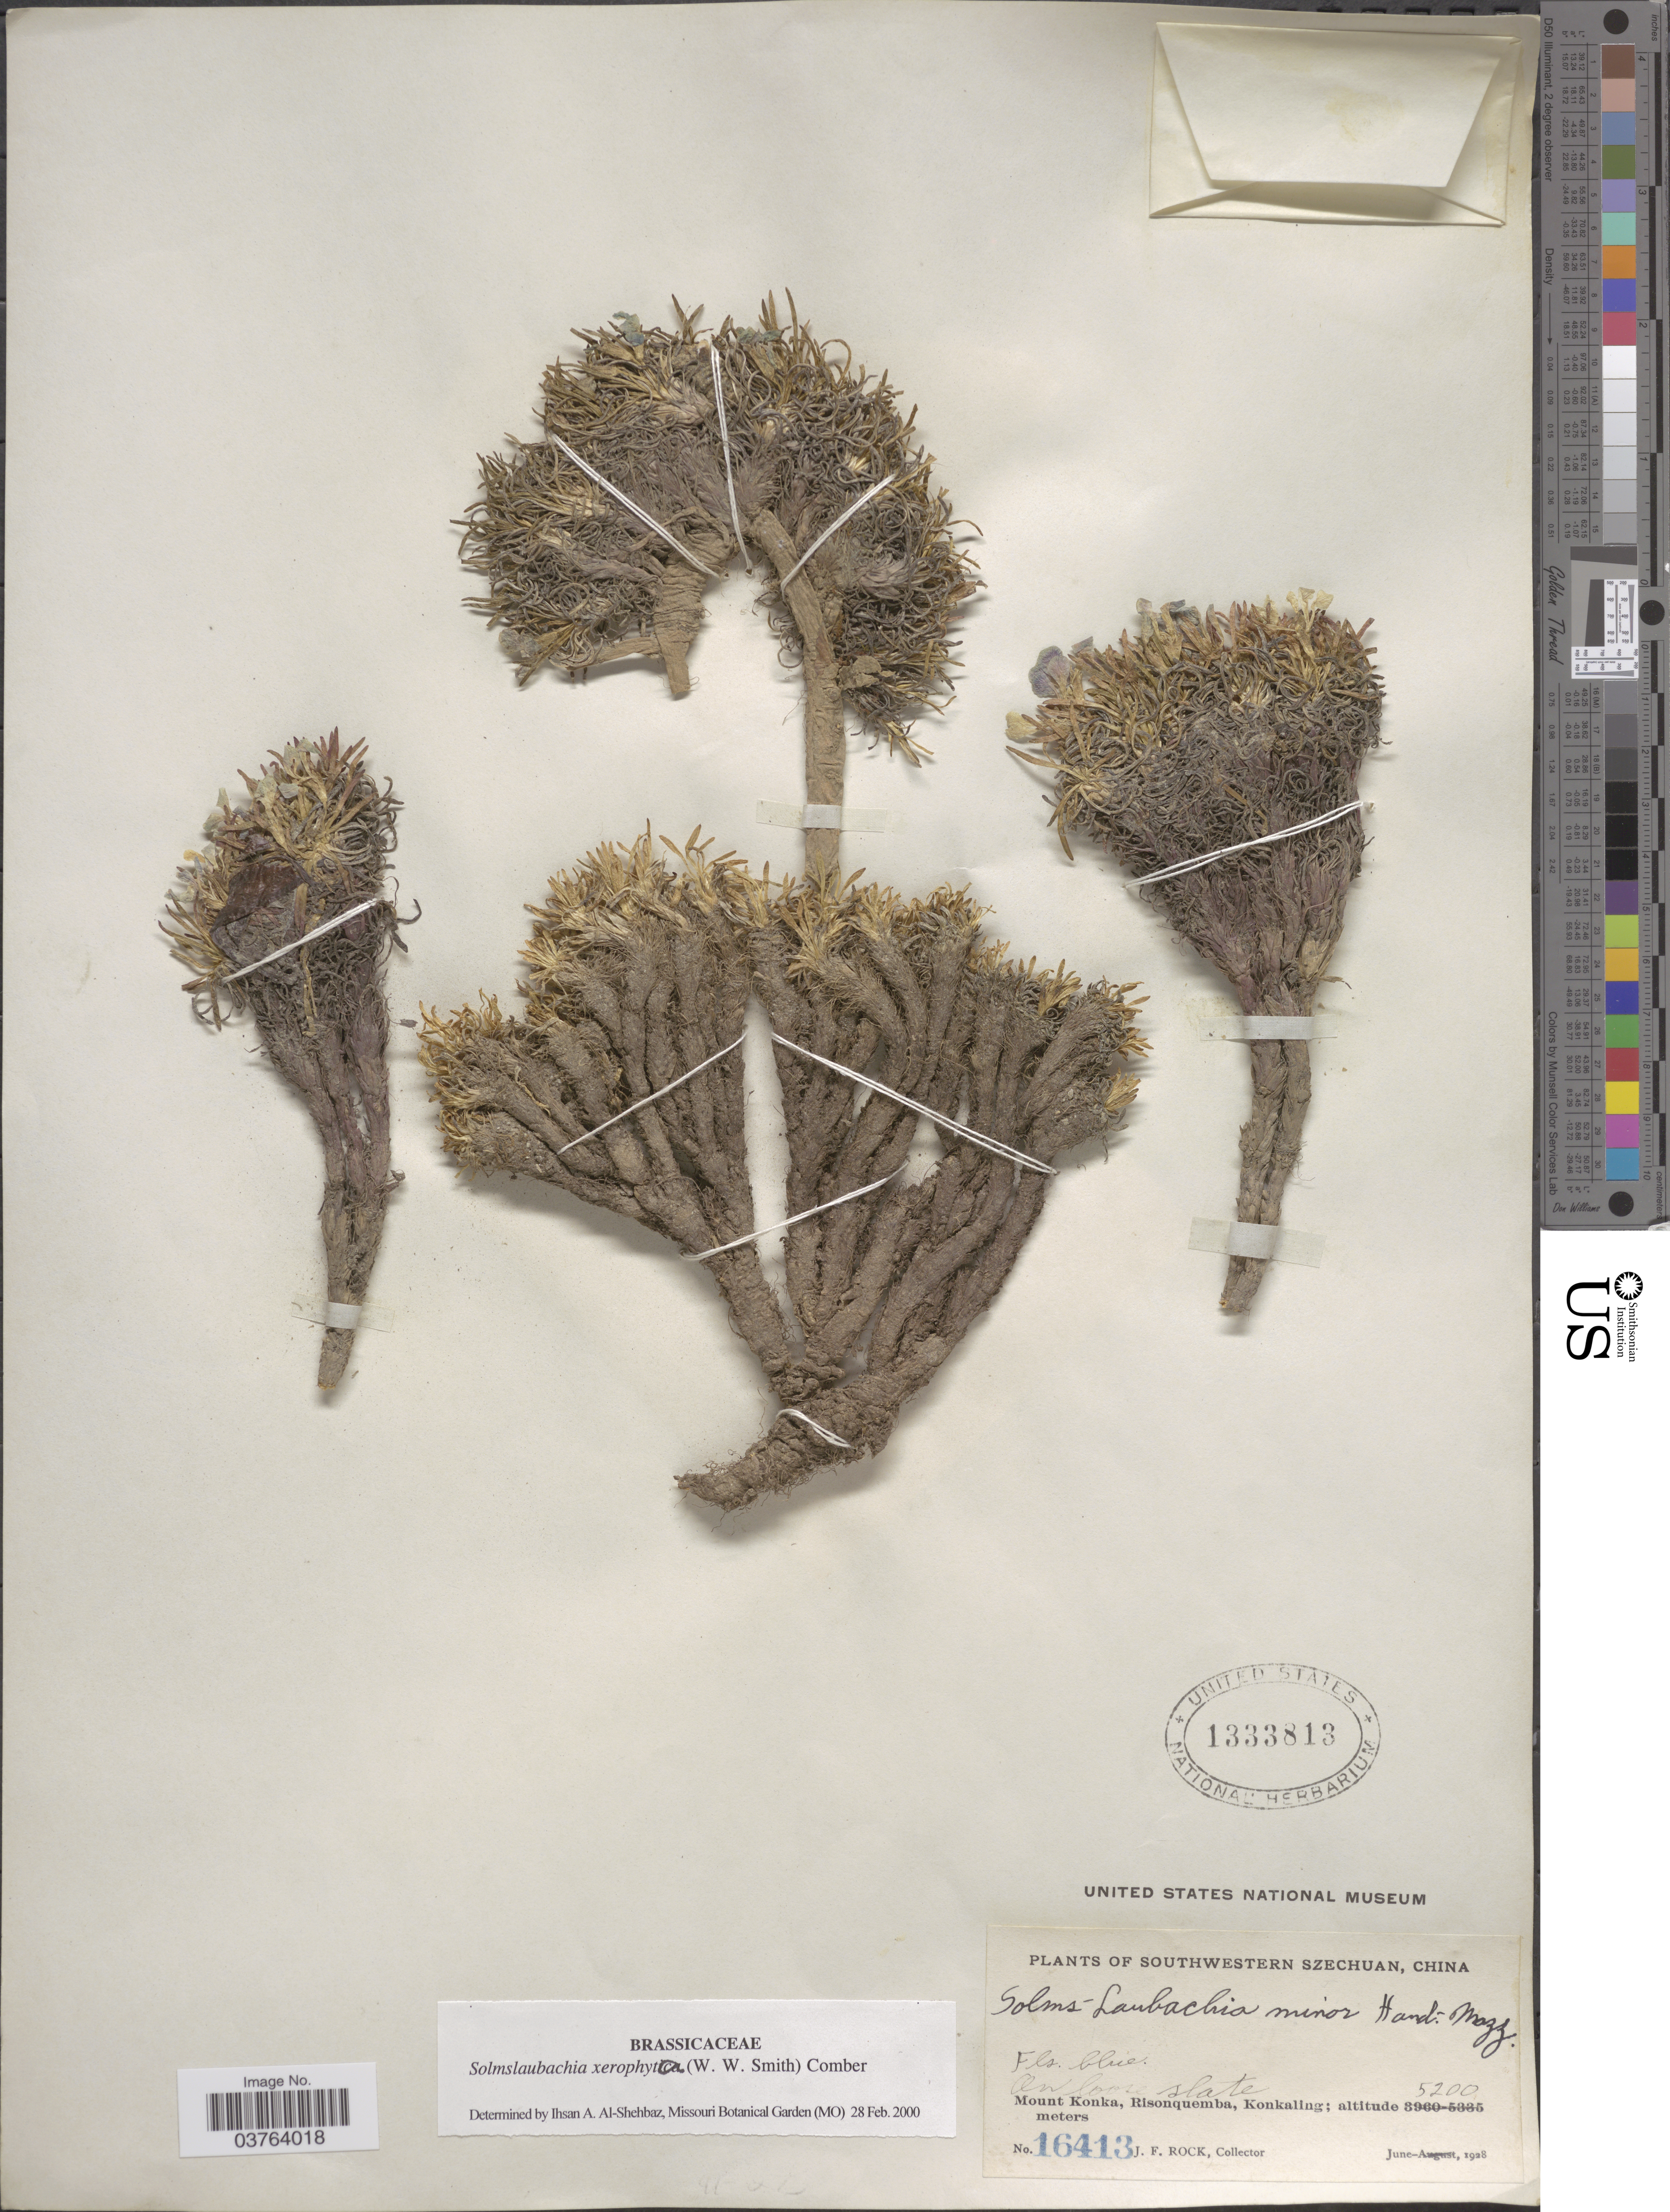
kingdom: Plantae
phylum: Tracheophyta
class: Magnoliopsida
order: Brassicales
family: Brassicaceae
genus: Solms-Laubachia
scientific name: Solms-laubachia xerophyta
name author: (W.W. Sm.) H.F. Comber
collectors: J. Rock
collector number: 16413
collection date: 1928-06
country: China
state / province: Sichuan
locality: Southwestern Szechuan. Mount Konka, Risonquemba, Konkaling.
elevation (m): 5200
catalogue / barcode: US 1333813